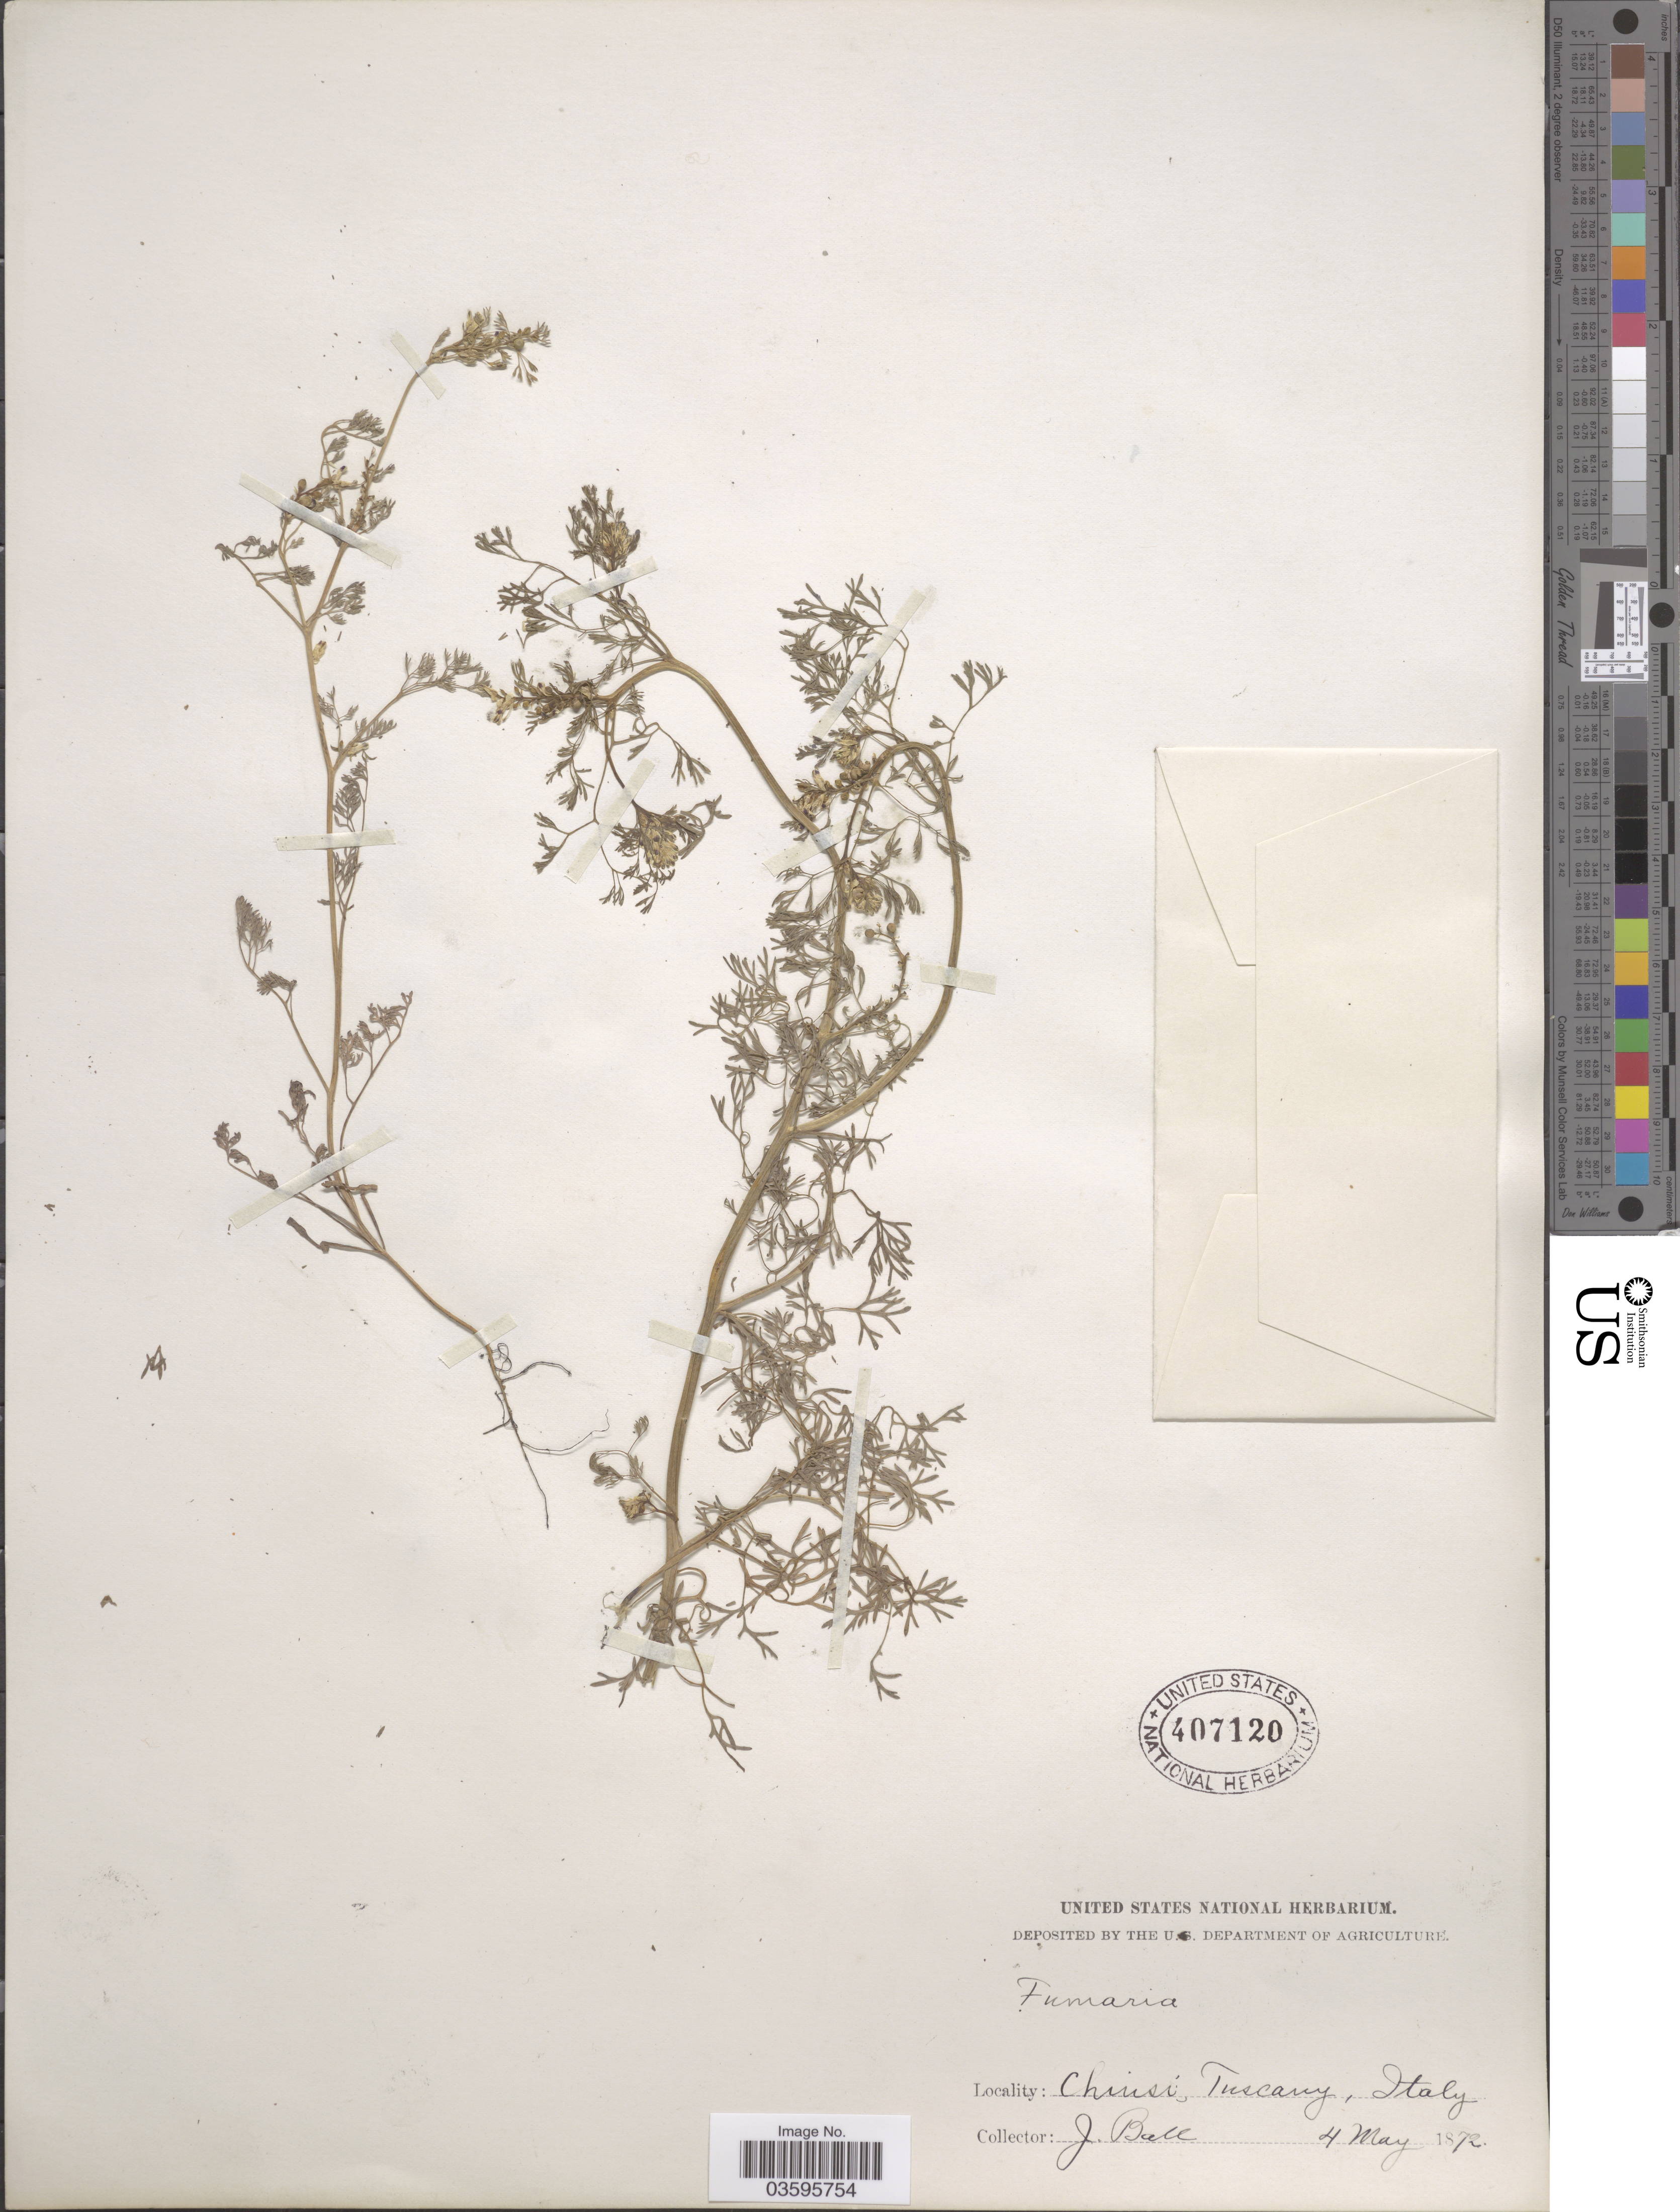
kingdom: Plantae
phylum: Tracheophyta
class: Magnoliopsida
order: Ranunculales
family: Papaveraceae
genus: Fumaria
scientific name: Fumaria sp.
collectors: J. Ball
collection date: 1872-05-04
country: Italy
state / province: Tuscany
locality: Chinsi, Tuscany.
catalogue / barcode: US 407120